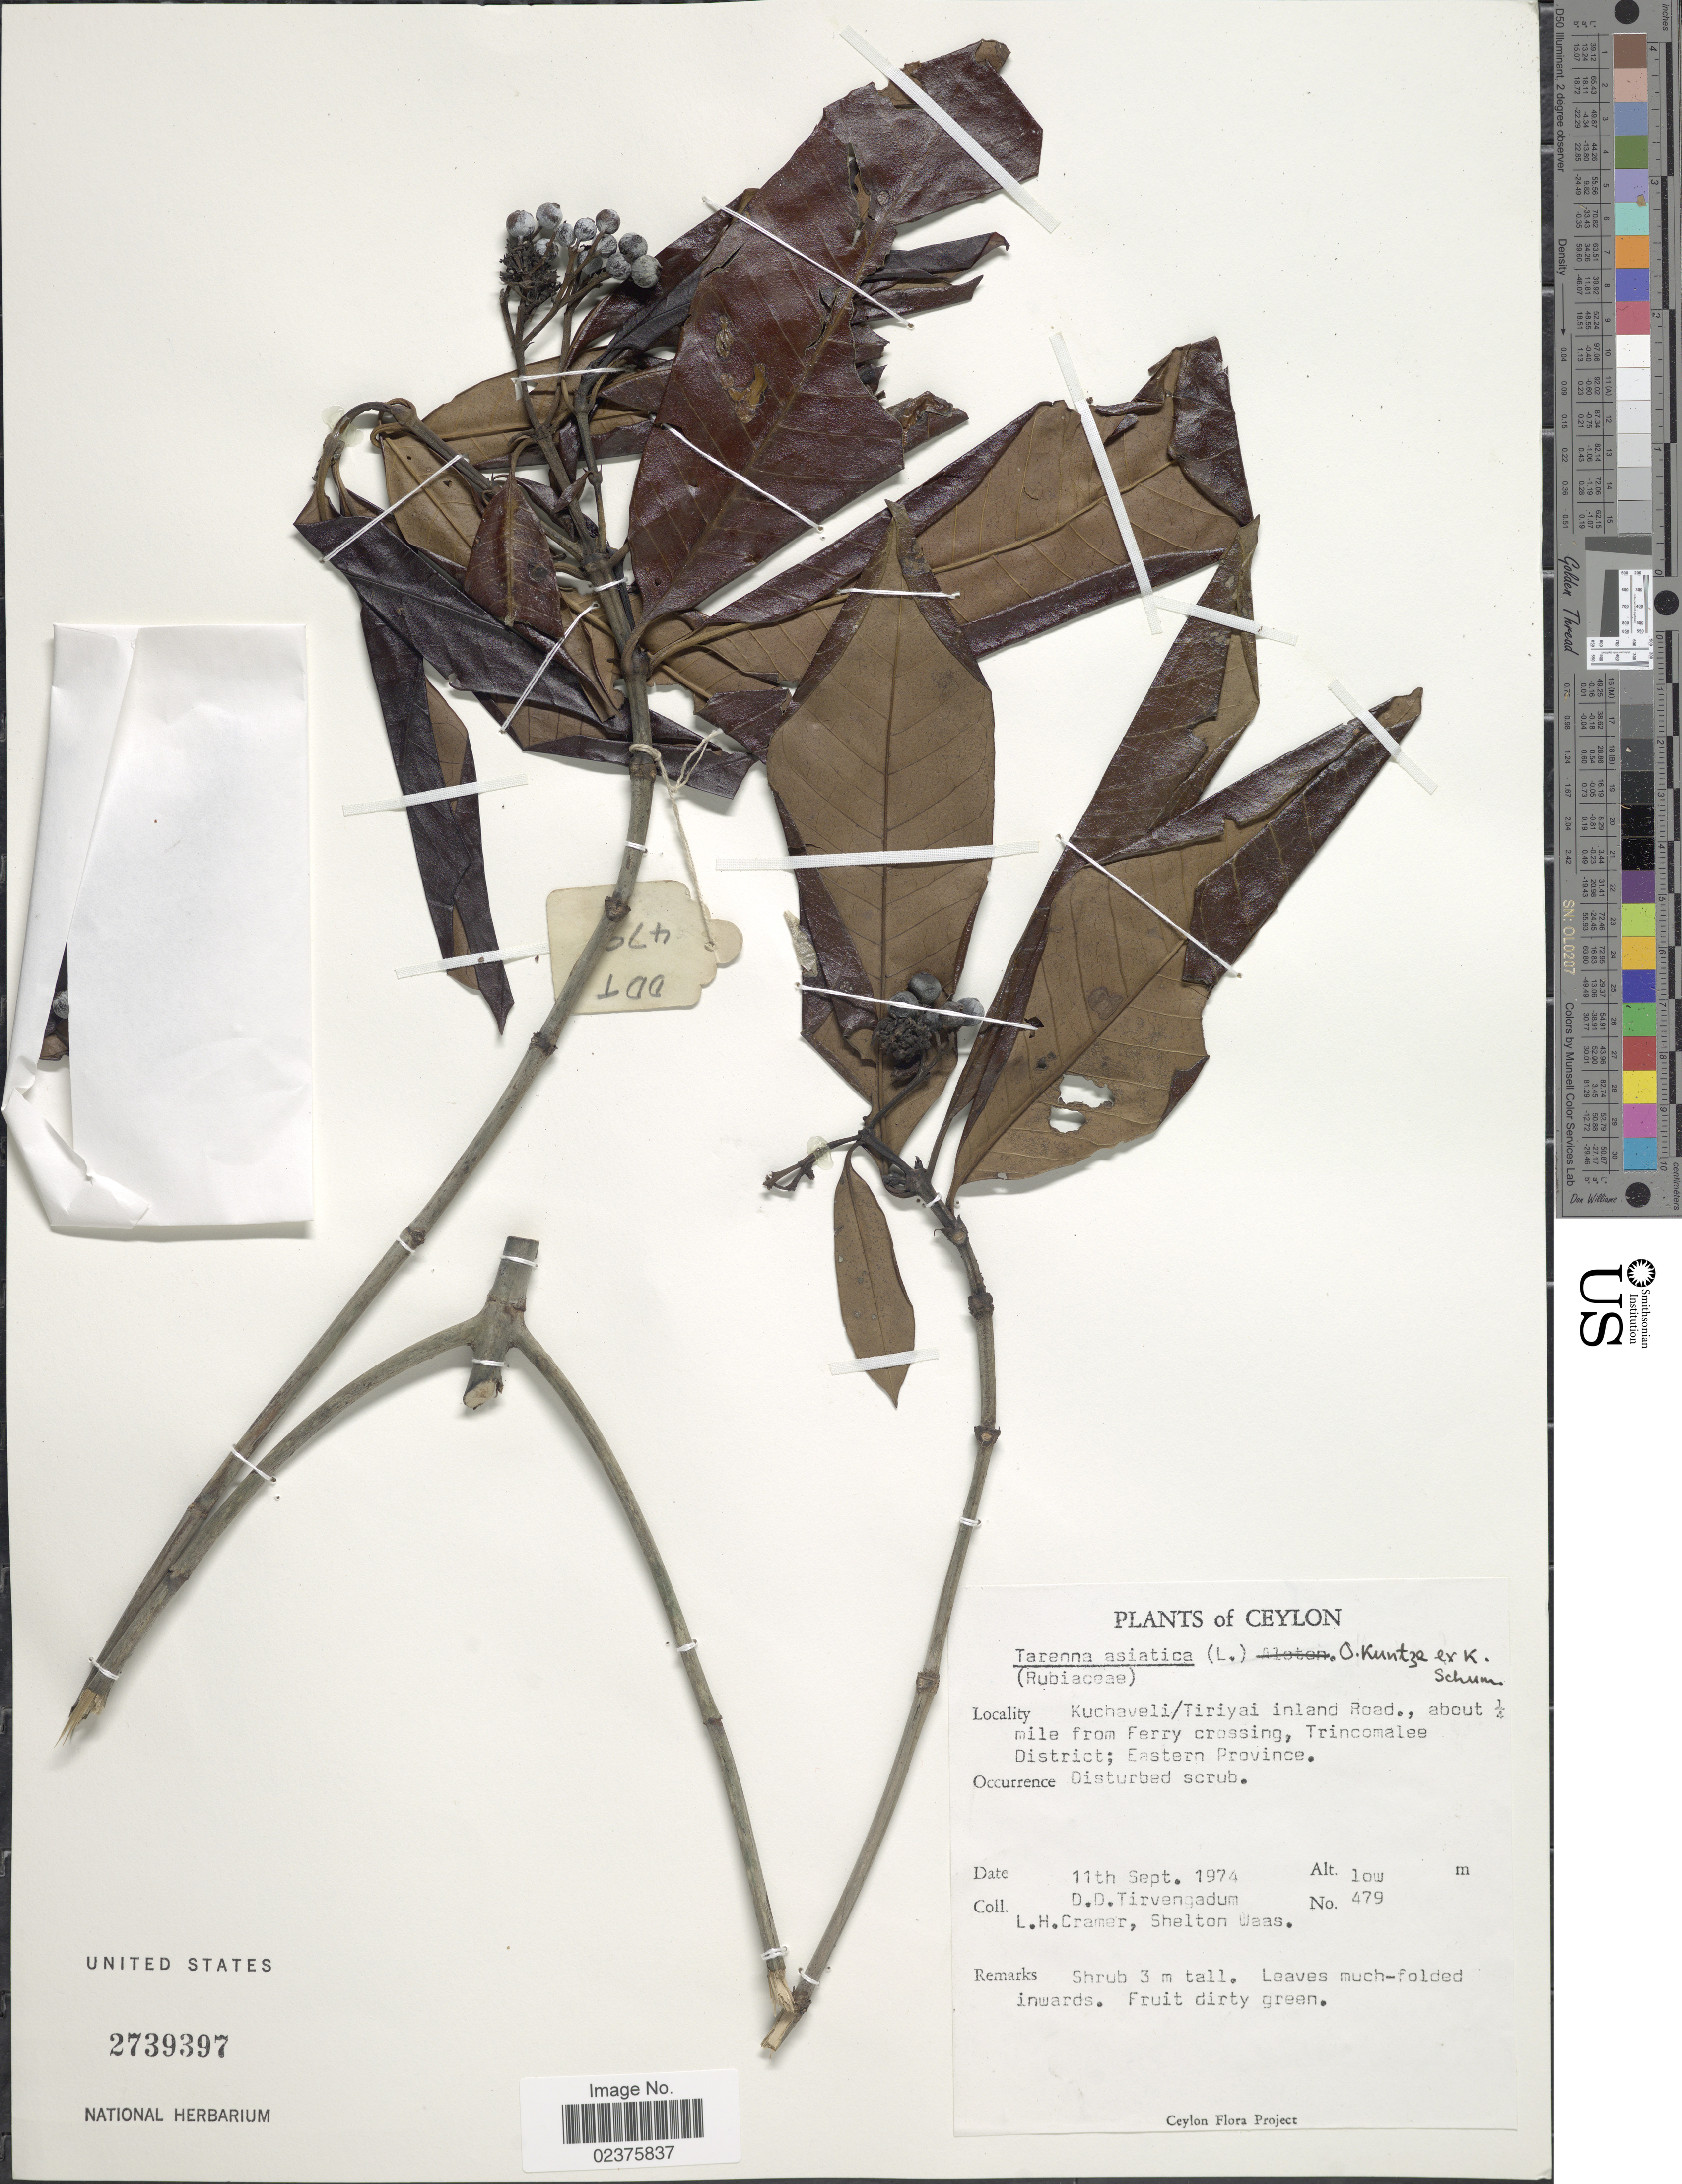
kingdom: Plantae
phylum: Tracheophyta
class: Magnoliopsida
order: Gentianales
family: Rubiaceae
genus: Tarenna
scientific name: Tarenna asiatica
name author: (L.) Kuntze ex K. Schum.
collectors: D. Tirvengadum, L. H. Cramer & S. Waas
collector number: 479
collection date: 1974-09-11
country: Sri Lanka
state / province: Eastern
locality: Ceylon, Kuchaveli/Tiriyai inland Road, about 1/4 mile from Ferry crossing, Trincomalee District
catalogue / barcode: US 2739397